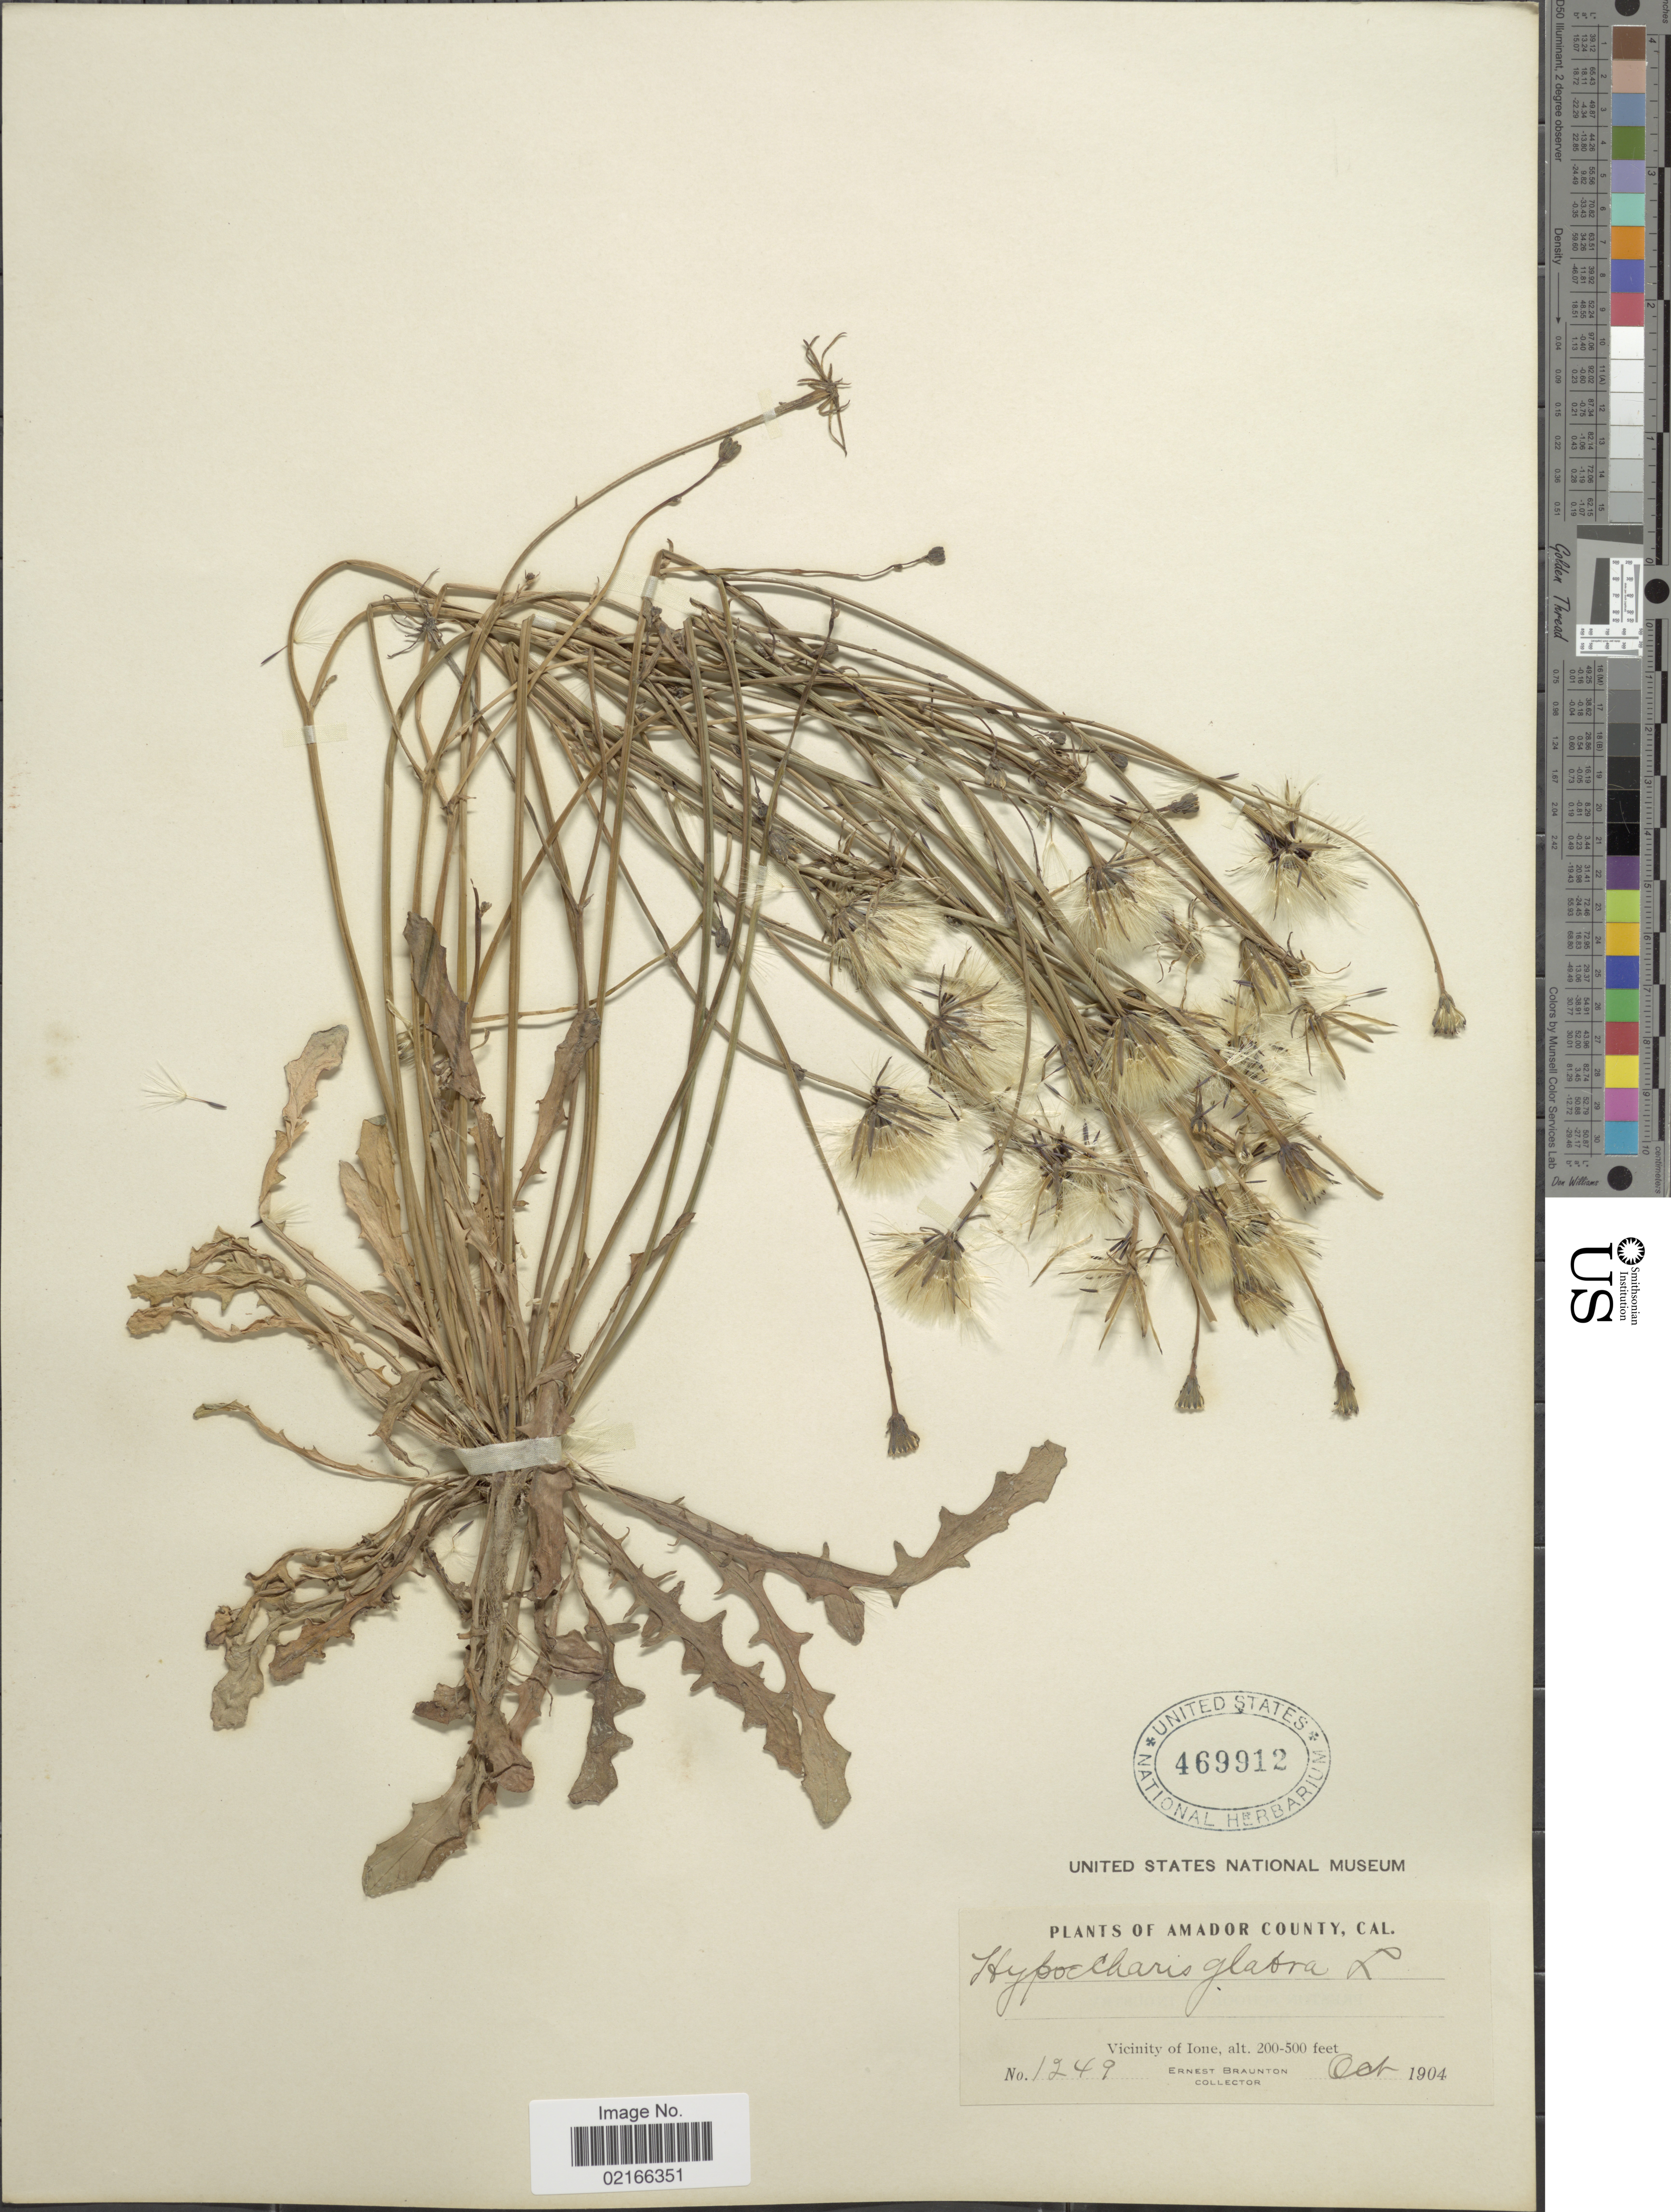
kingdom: Plantae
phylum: Tracheophyta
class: Magnoliopsida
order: Asterales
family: Asteraceae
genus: Hypochaeris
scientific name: Hypochaeris glabra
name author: L.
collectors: E. Braunton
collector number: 1249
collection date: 1904-10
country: United States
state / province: California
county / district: Amador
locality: Amador County. Vicinity of Ione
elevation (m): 61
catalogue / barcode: US 469912